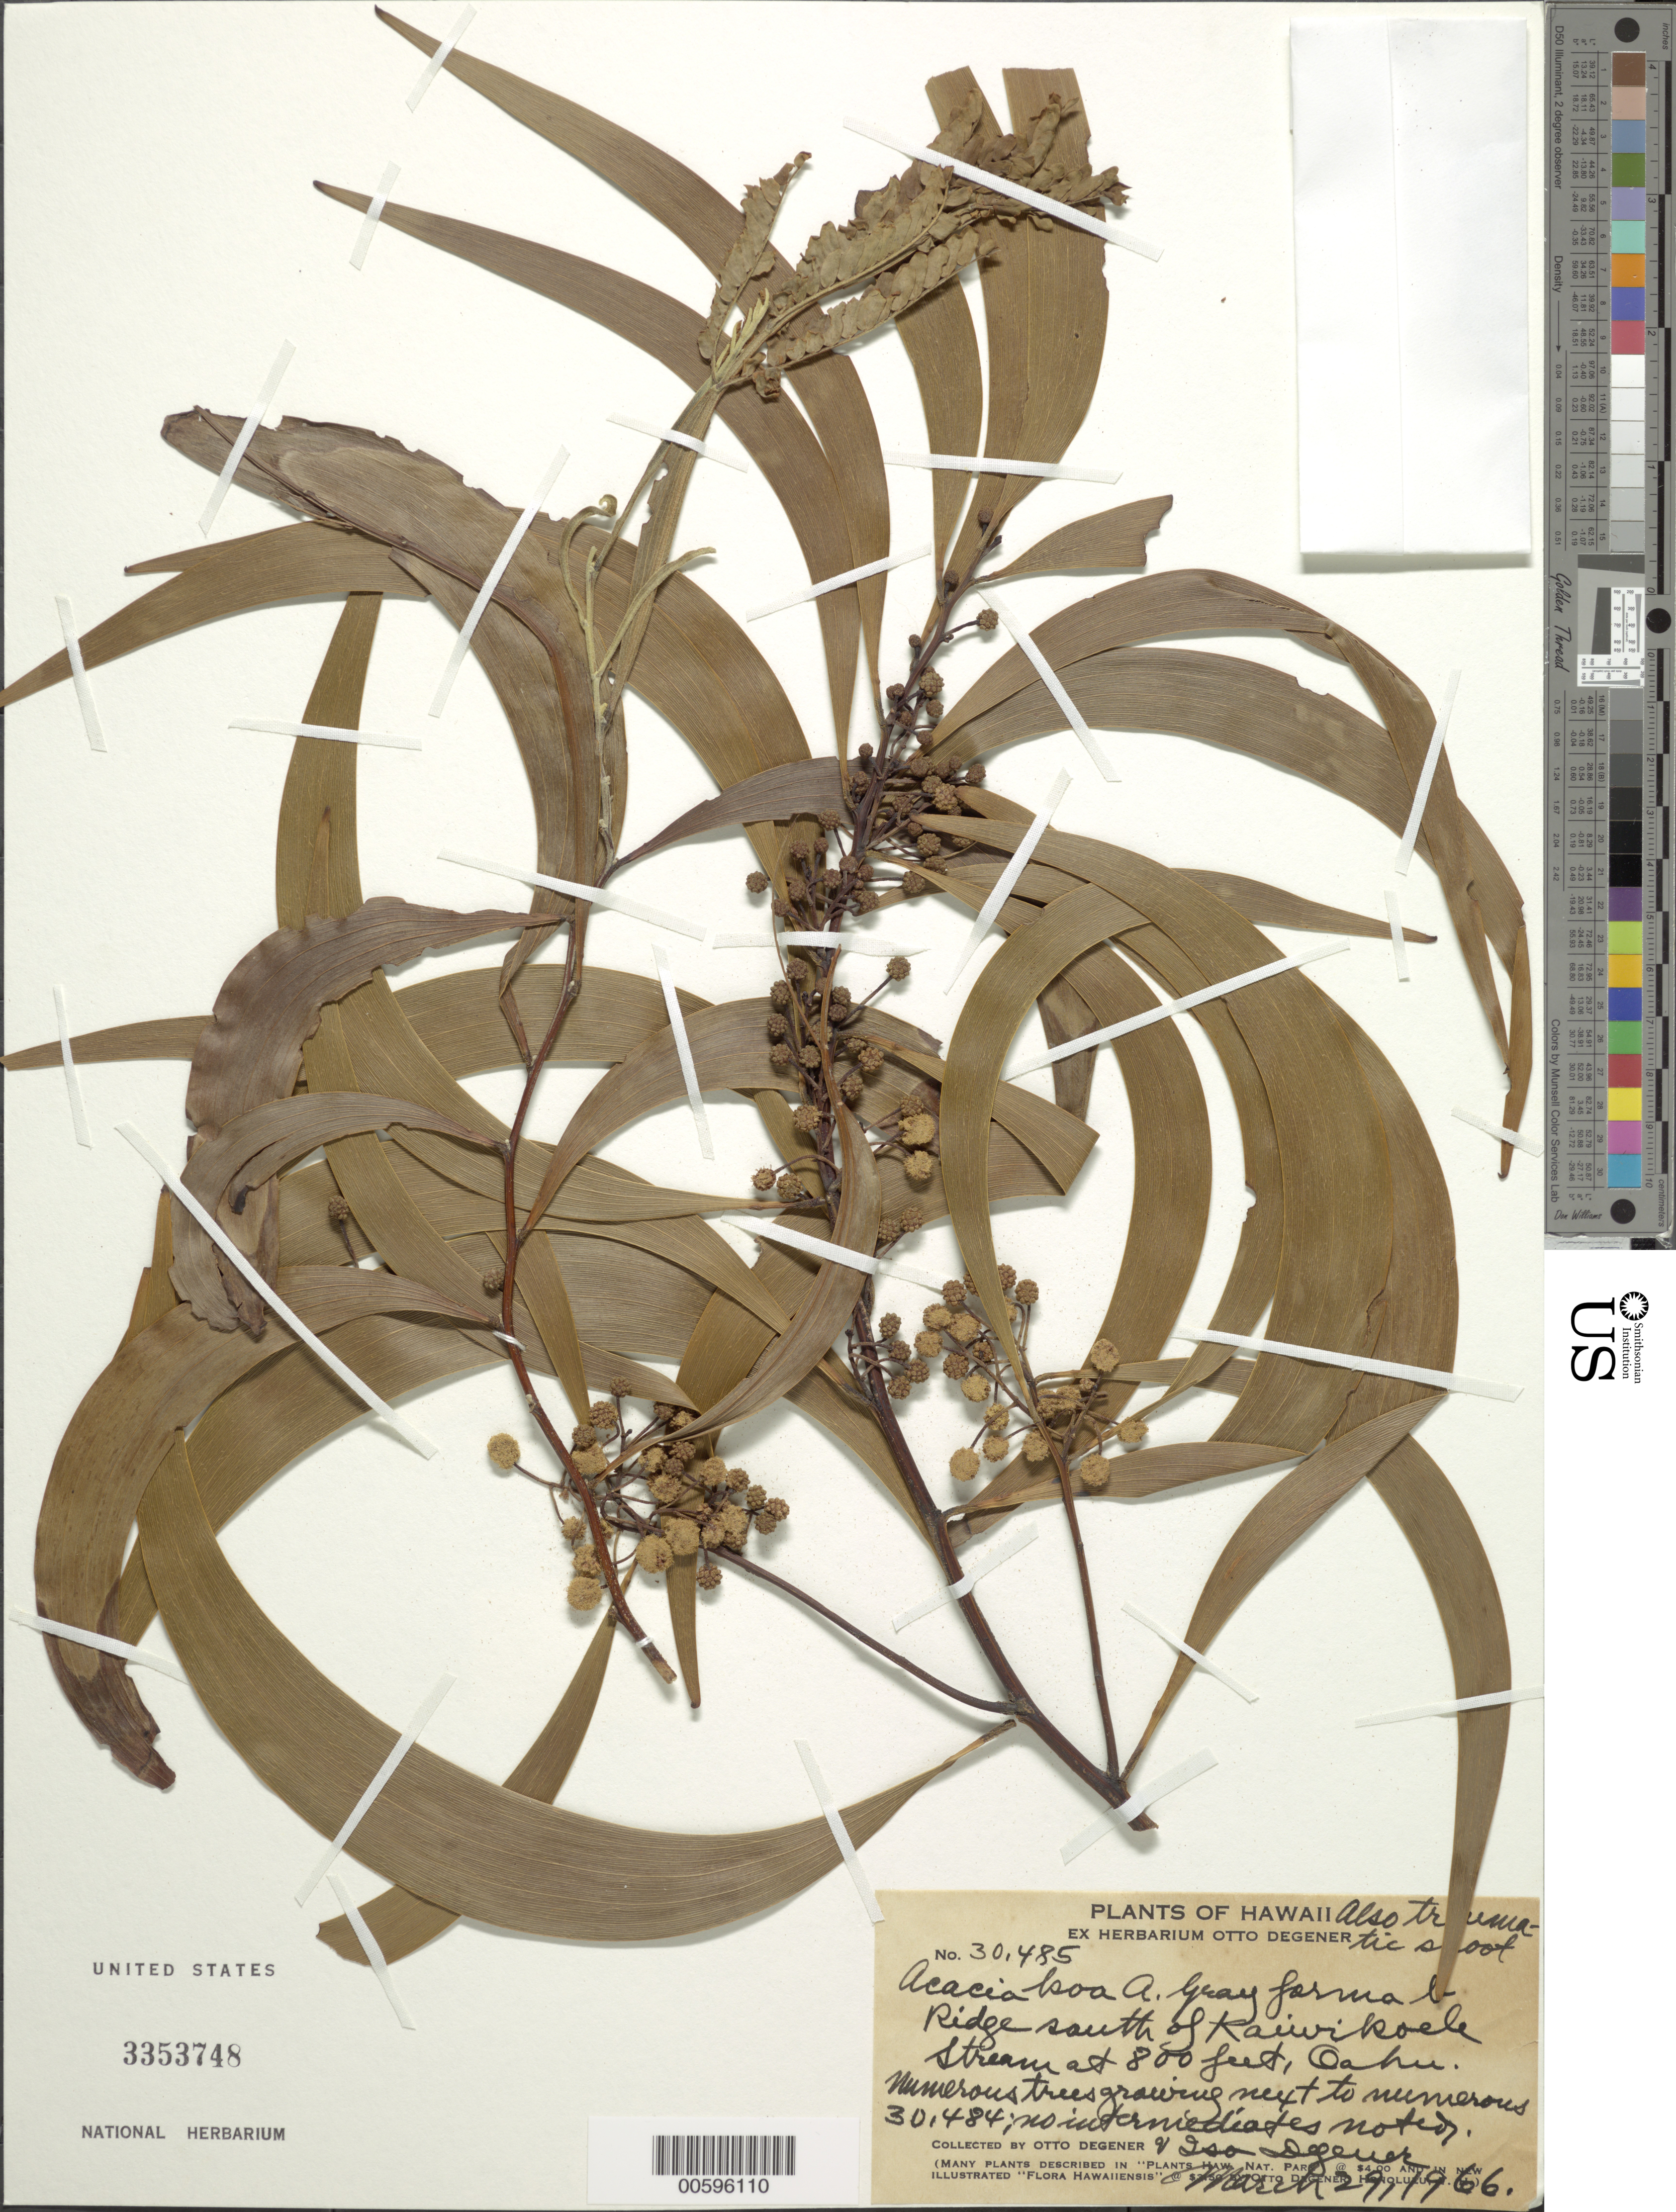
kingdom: Plantae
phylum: Tracheophyta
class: Magnoliopsida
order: Fabales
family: Fabaceae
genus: Acacia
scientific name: Acacia koa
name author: A. Gray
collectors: O. Degener & I. Degener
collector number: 30485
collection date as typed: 29 Mar 1966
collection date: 1966-03-29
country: United States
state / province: Hawaii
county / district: Honolulu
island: Oahu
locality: Ridge S of Kaiwikoele Stream.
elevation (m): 244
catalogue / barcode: US 3353748